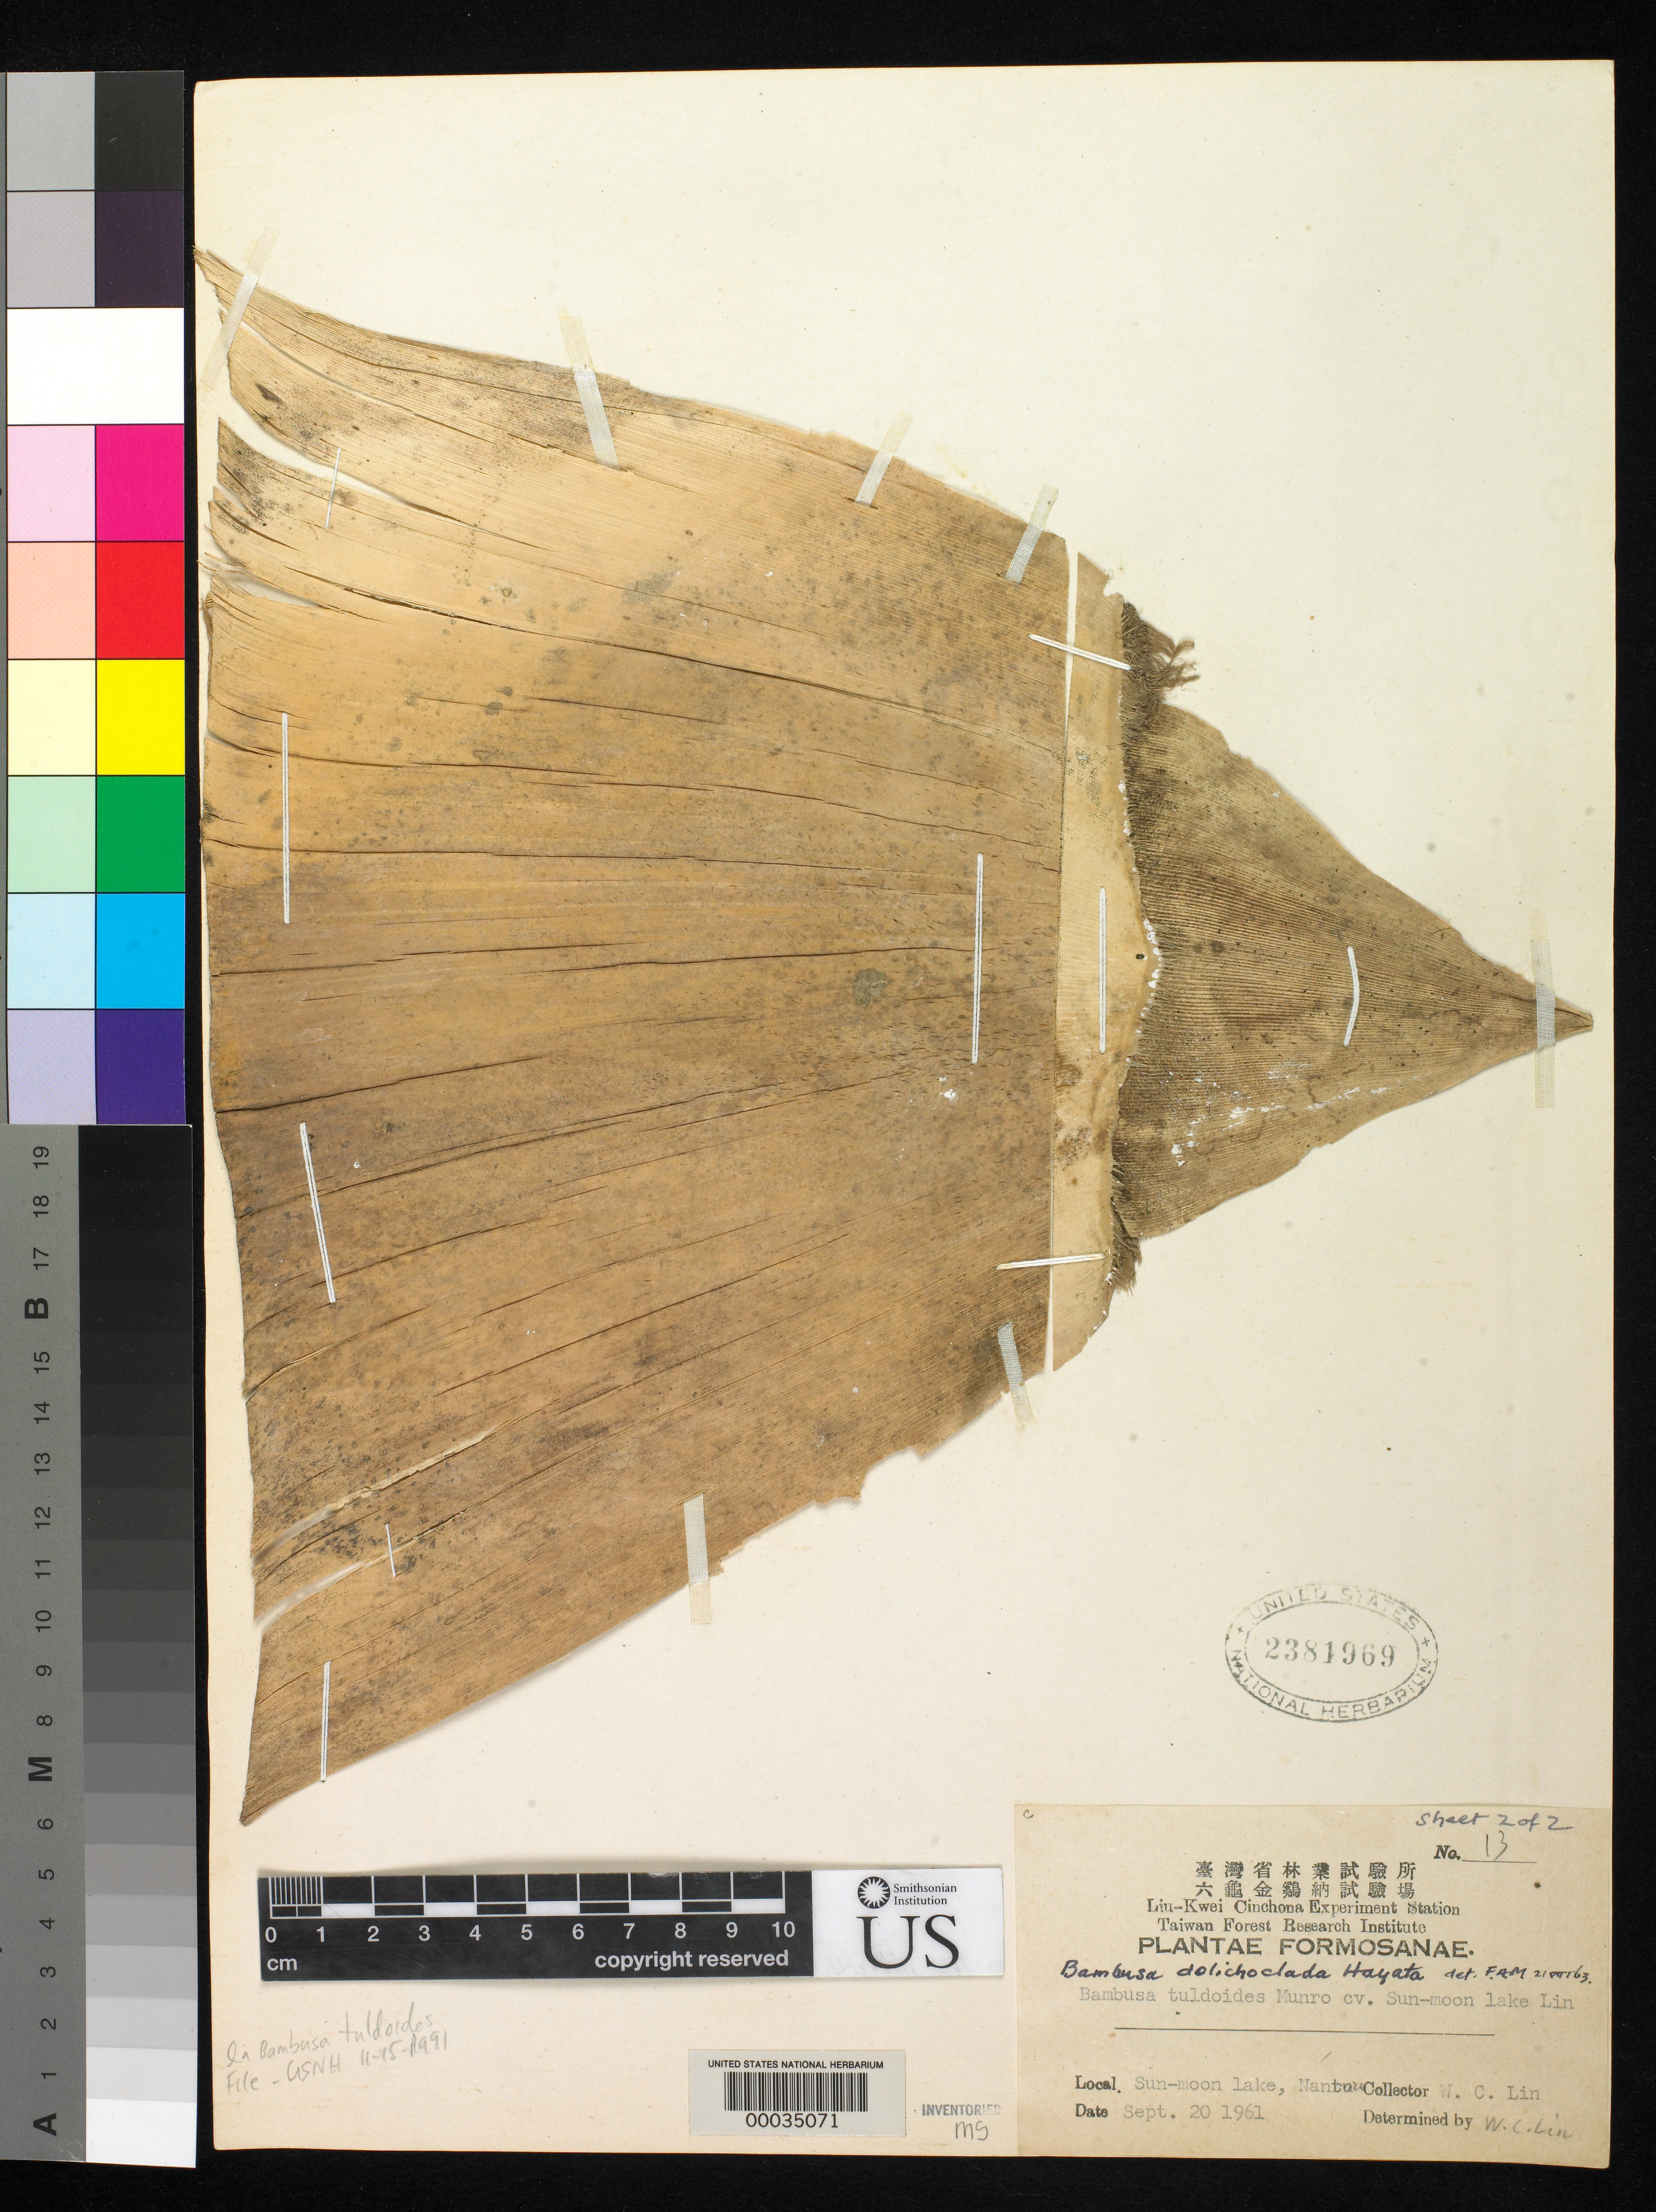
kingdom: Plantae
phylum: Tracheophyta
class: Liliopsida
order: Poales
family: Poaceae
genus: Bambusa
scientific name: Bambusa tuldoides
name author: Munro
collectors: W. Lin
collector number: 13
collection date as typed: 20 Sep 1961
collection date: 1961-09-20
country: Taiwan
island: Taiwan [Formosa]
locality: Sun-moon lake, nantau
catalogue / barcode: US 2381969